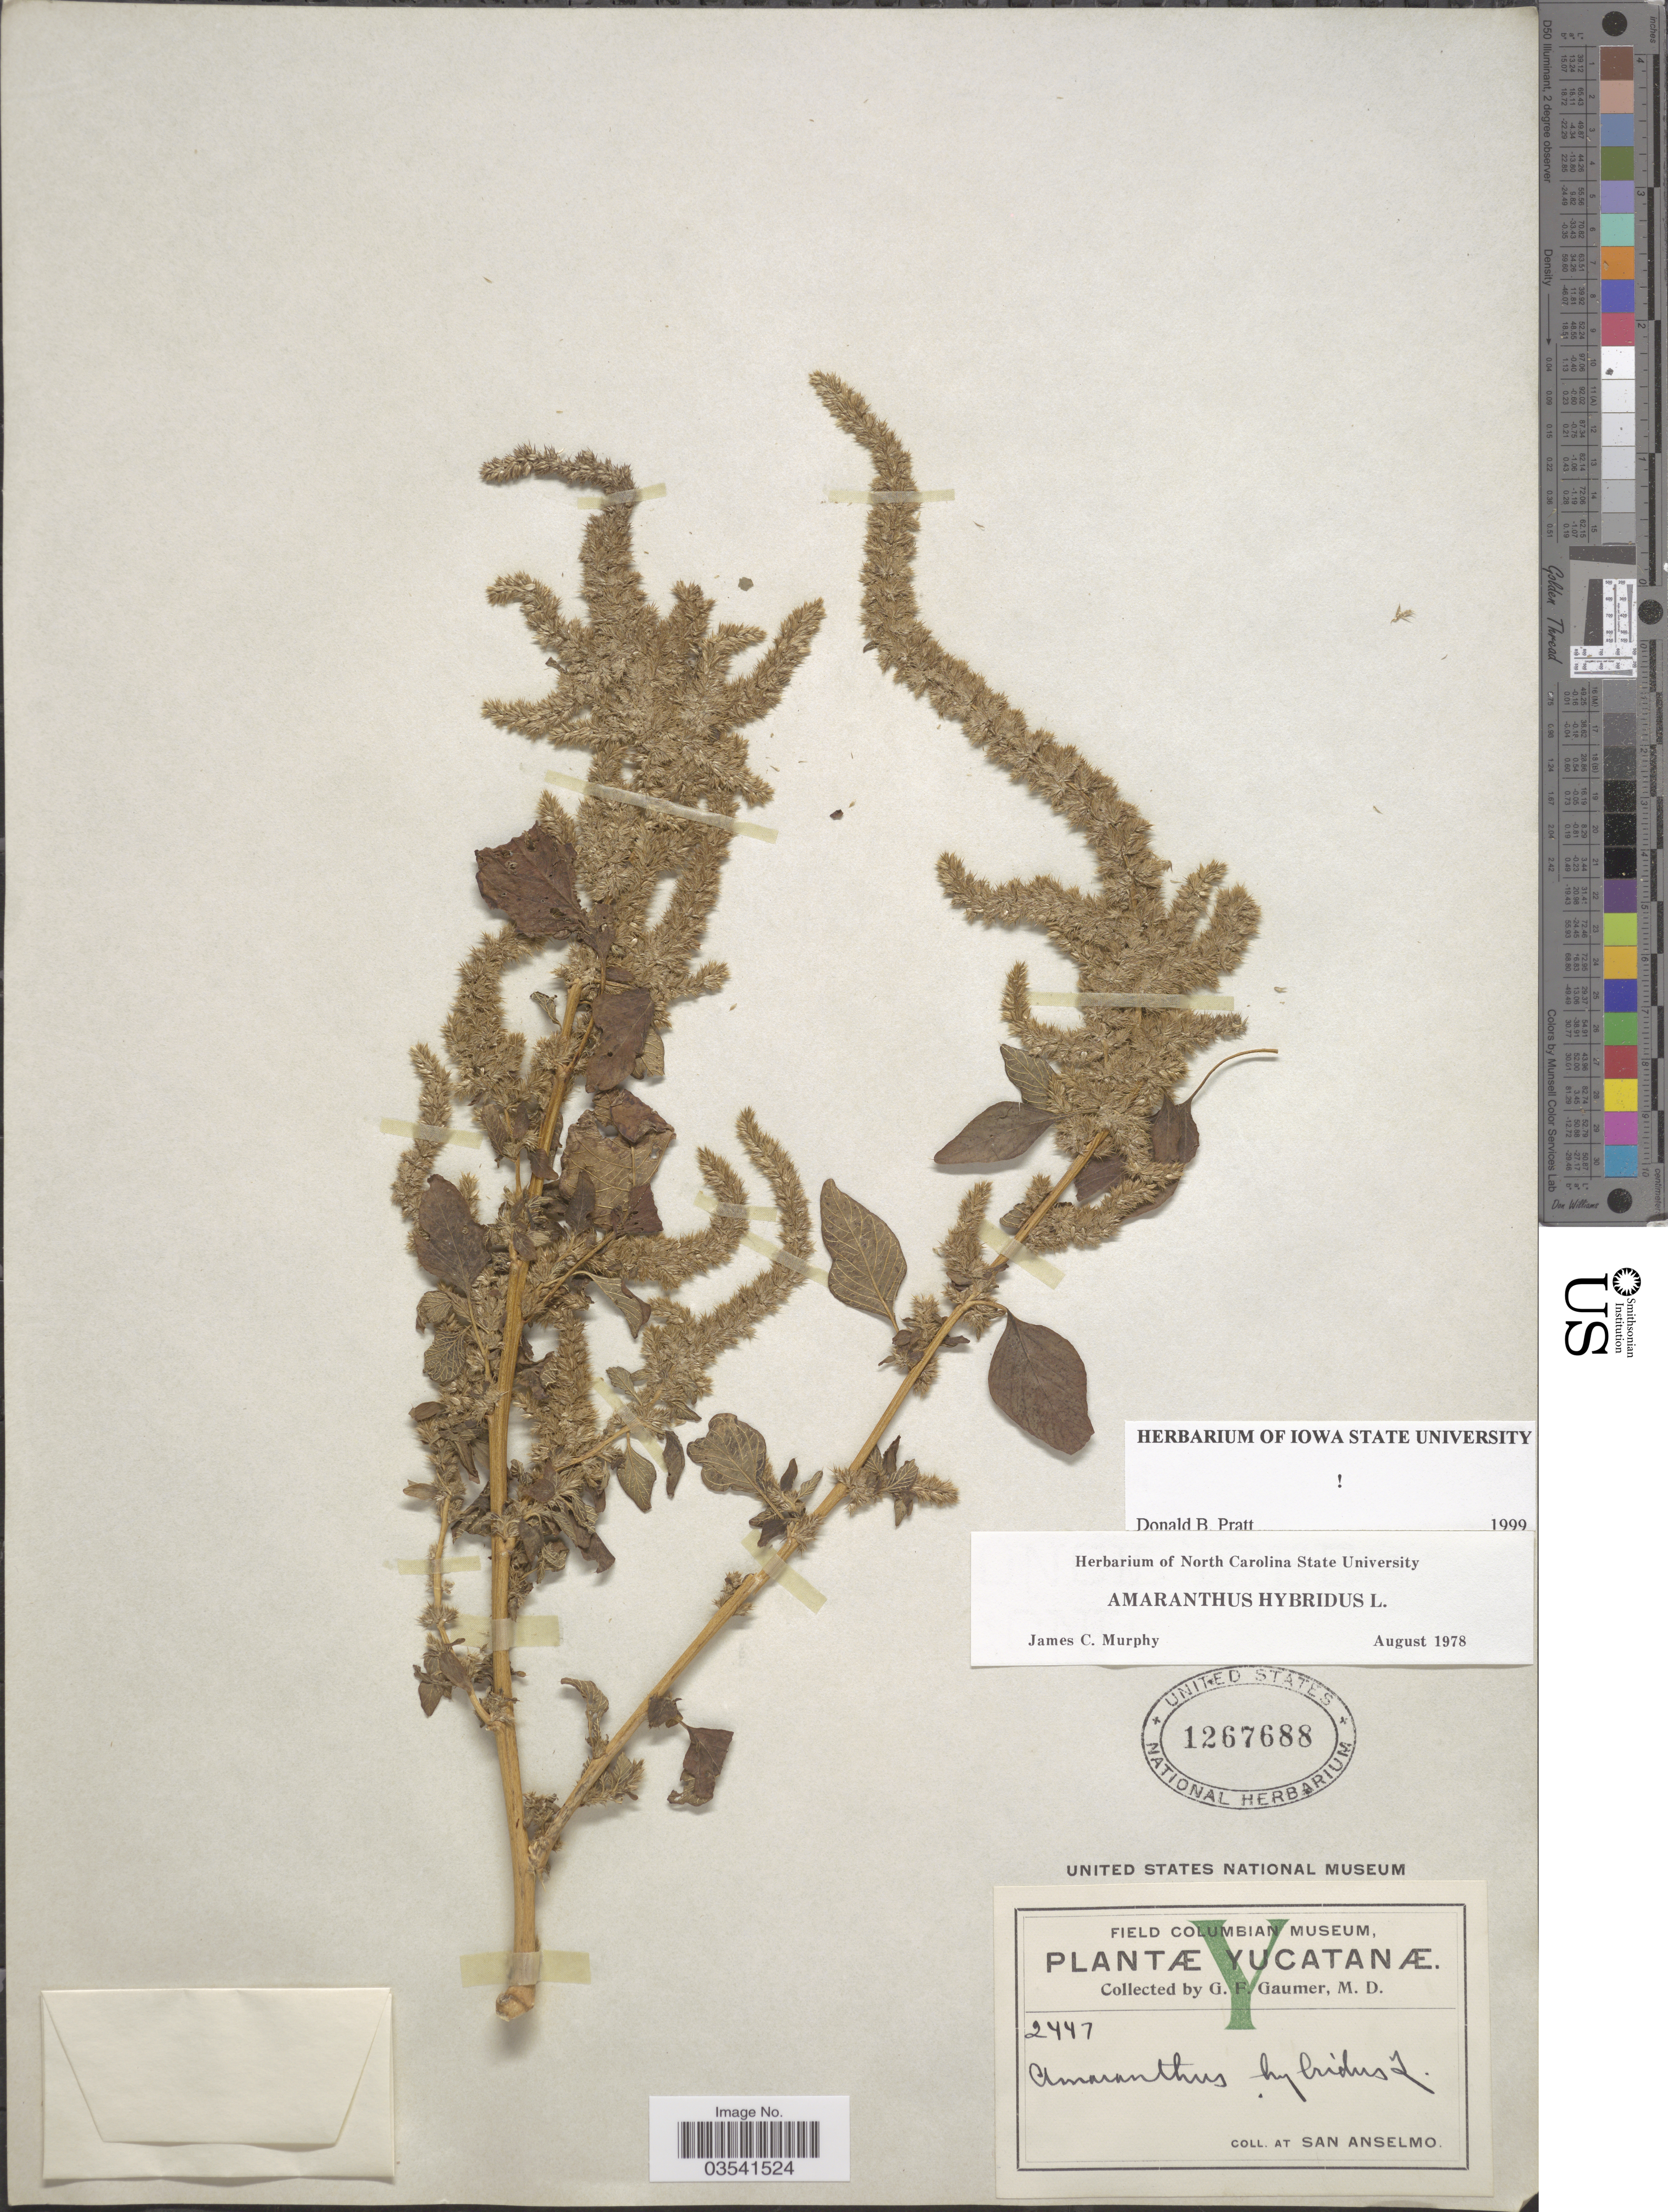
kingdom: Plantae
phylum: Tracheophyta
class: Magnoliopsida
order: Caryophyllales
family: Amaranthaceae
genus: Amaranthus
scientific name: Amaranthus hybridus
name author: L.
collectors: G. F. Gaumer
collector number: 2447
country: Mexico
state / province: Yucatán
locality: At San Anselmo.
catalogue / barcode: US 1267688